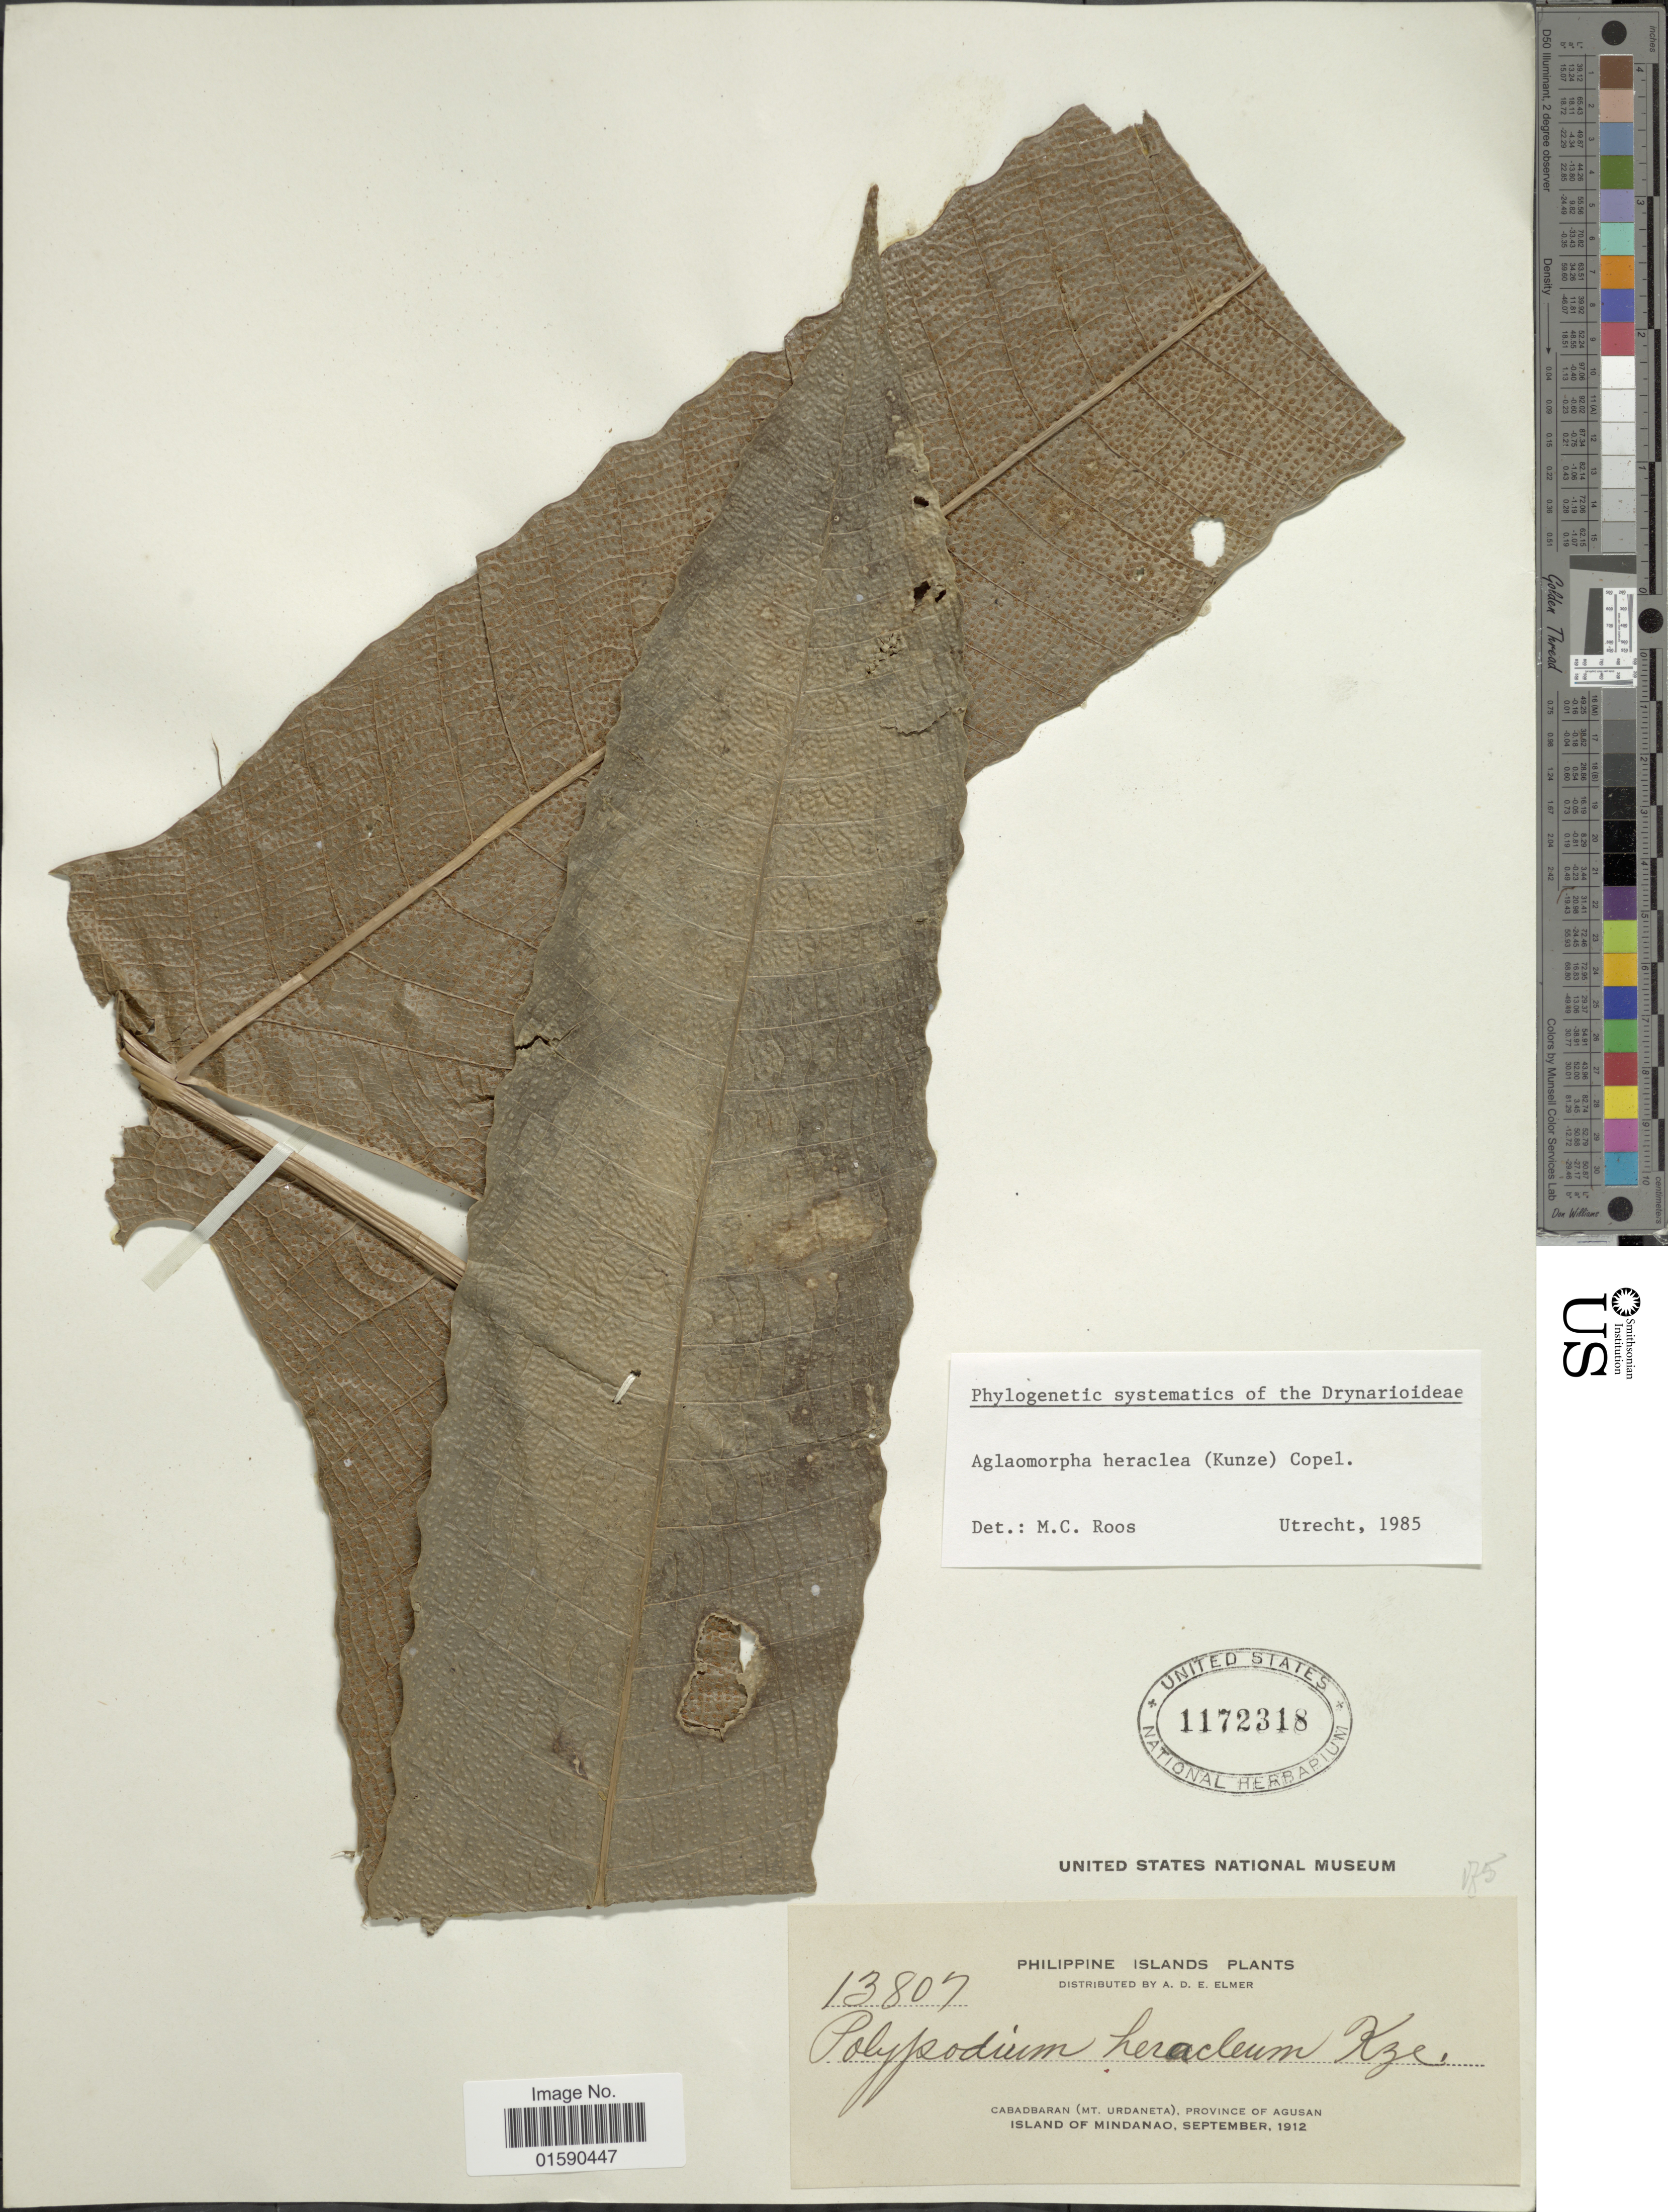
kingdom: Plantae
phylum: Tracheophyta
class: Polypodiopsida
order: Polypodiales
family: Polypodiaceae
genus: Aglaomorpha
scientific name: Aglaomorpha heraclea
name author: (Kunze) Copel.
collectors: A. D. E. Elmer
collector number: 13807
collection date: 1912-09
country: Philippines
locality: Cabadbaran ( Mt. Urdaneta) , Province of Agusan. Island of Mindanao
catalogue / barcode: US 1172318